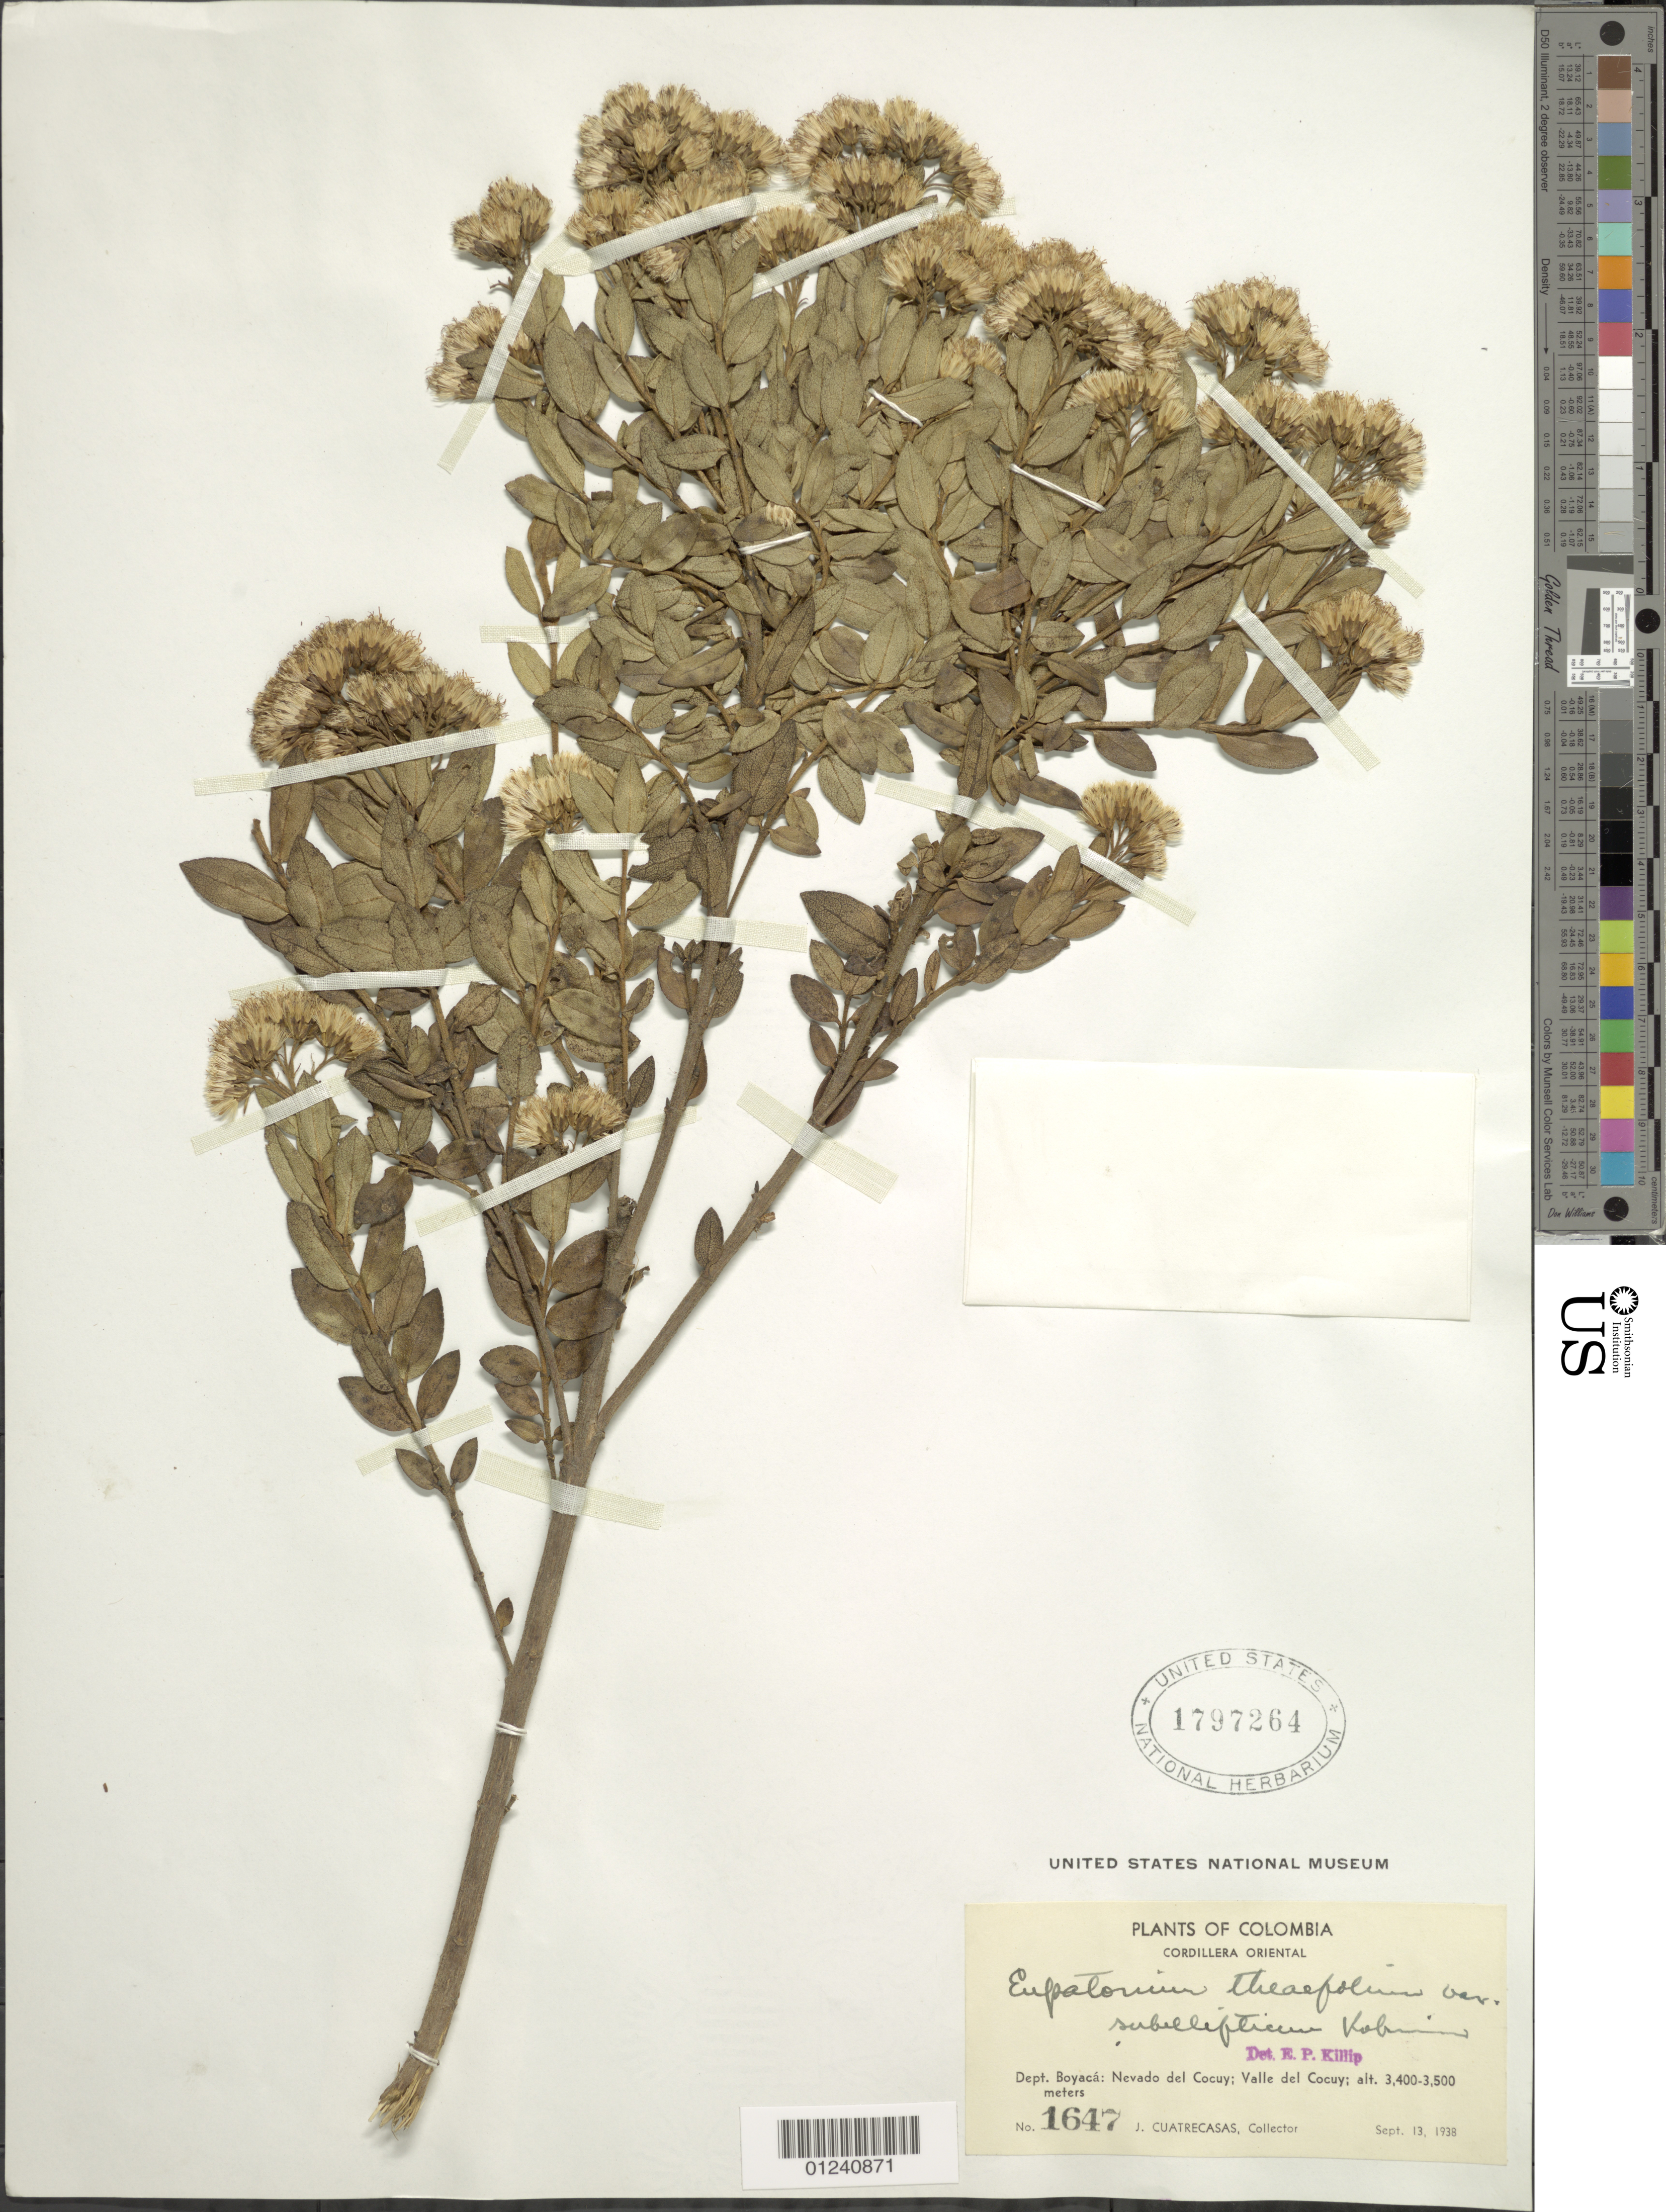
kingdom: Plantae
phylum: Tracheophyta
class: Magnoliopsida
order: Asterales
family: Asteraceae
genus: Ageratina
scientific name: Ageratina theaefolia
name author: (Benth.) R.M. King & H. Rob.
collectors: J. Cuatrecasas & H. García Barriga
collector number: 1647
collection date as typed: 13 Sep 1938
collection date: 1938-09-13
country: Colombia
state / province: Boyacá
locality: Nevada del Cocuy, Valle del Cocuy.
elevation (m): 3400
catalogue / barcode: US 1797264